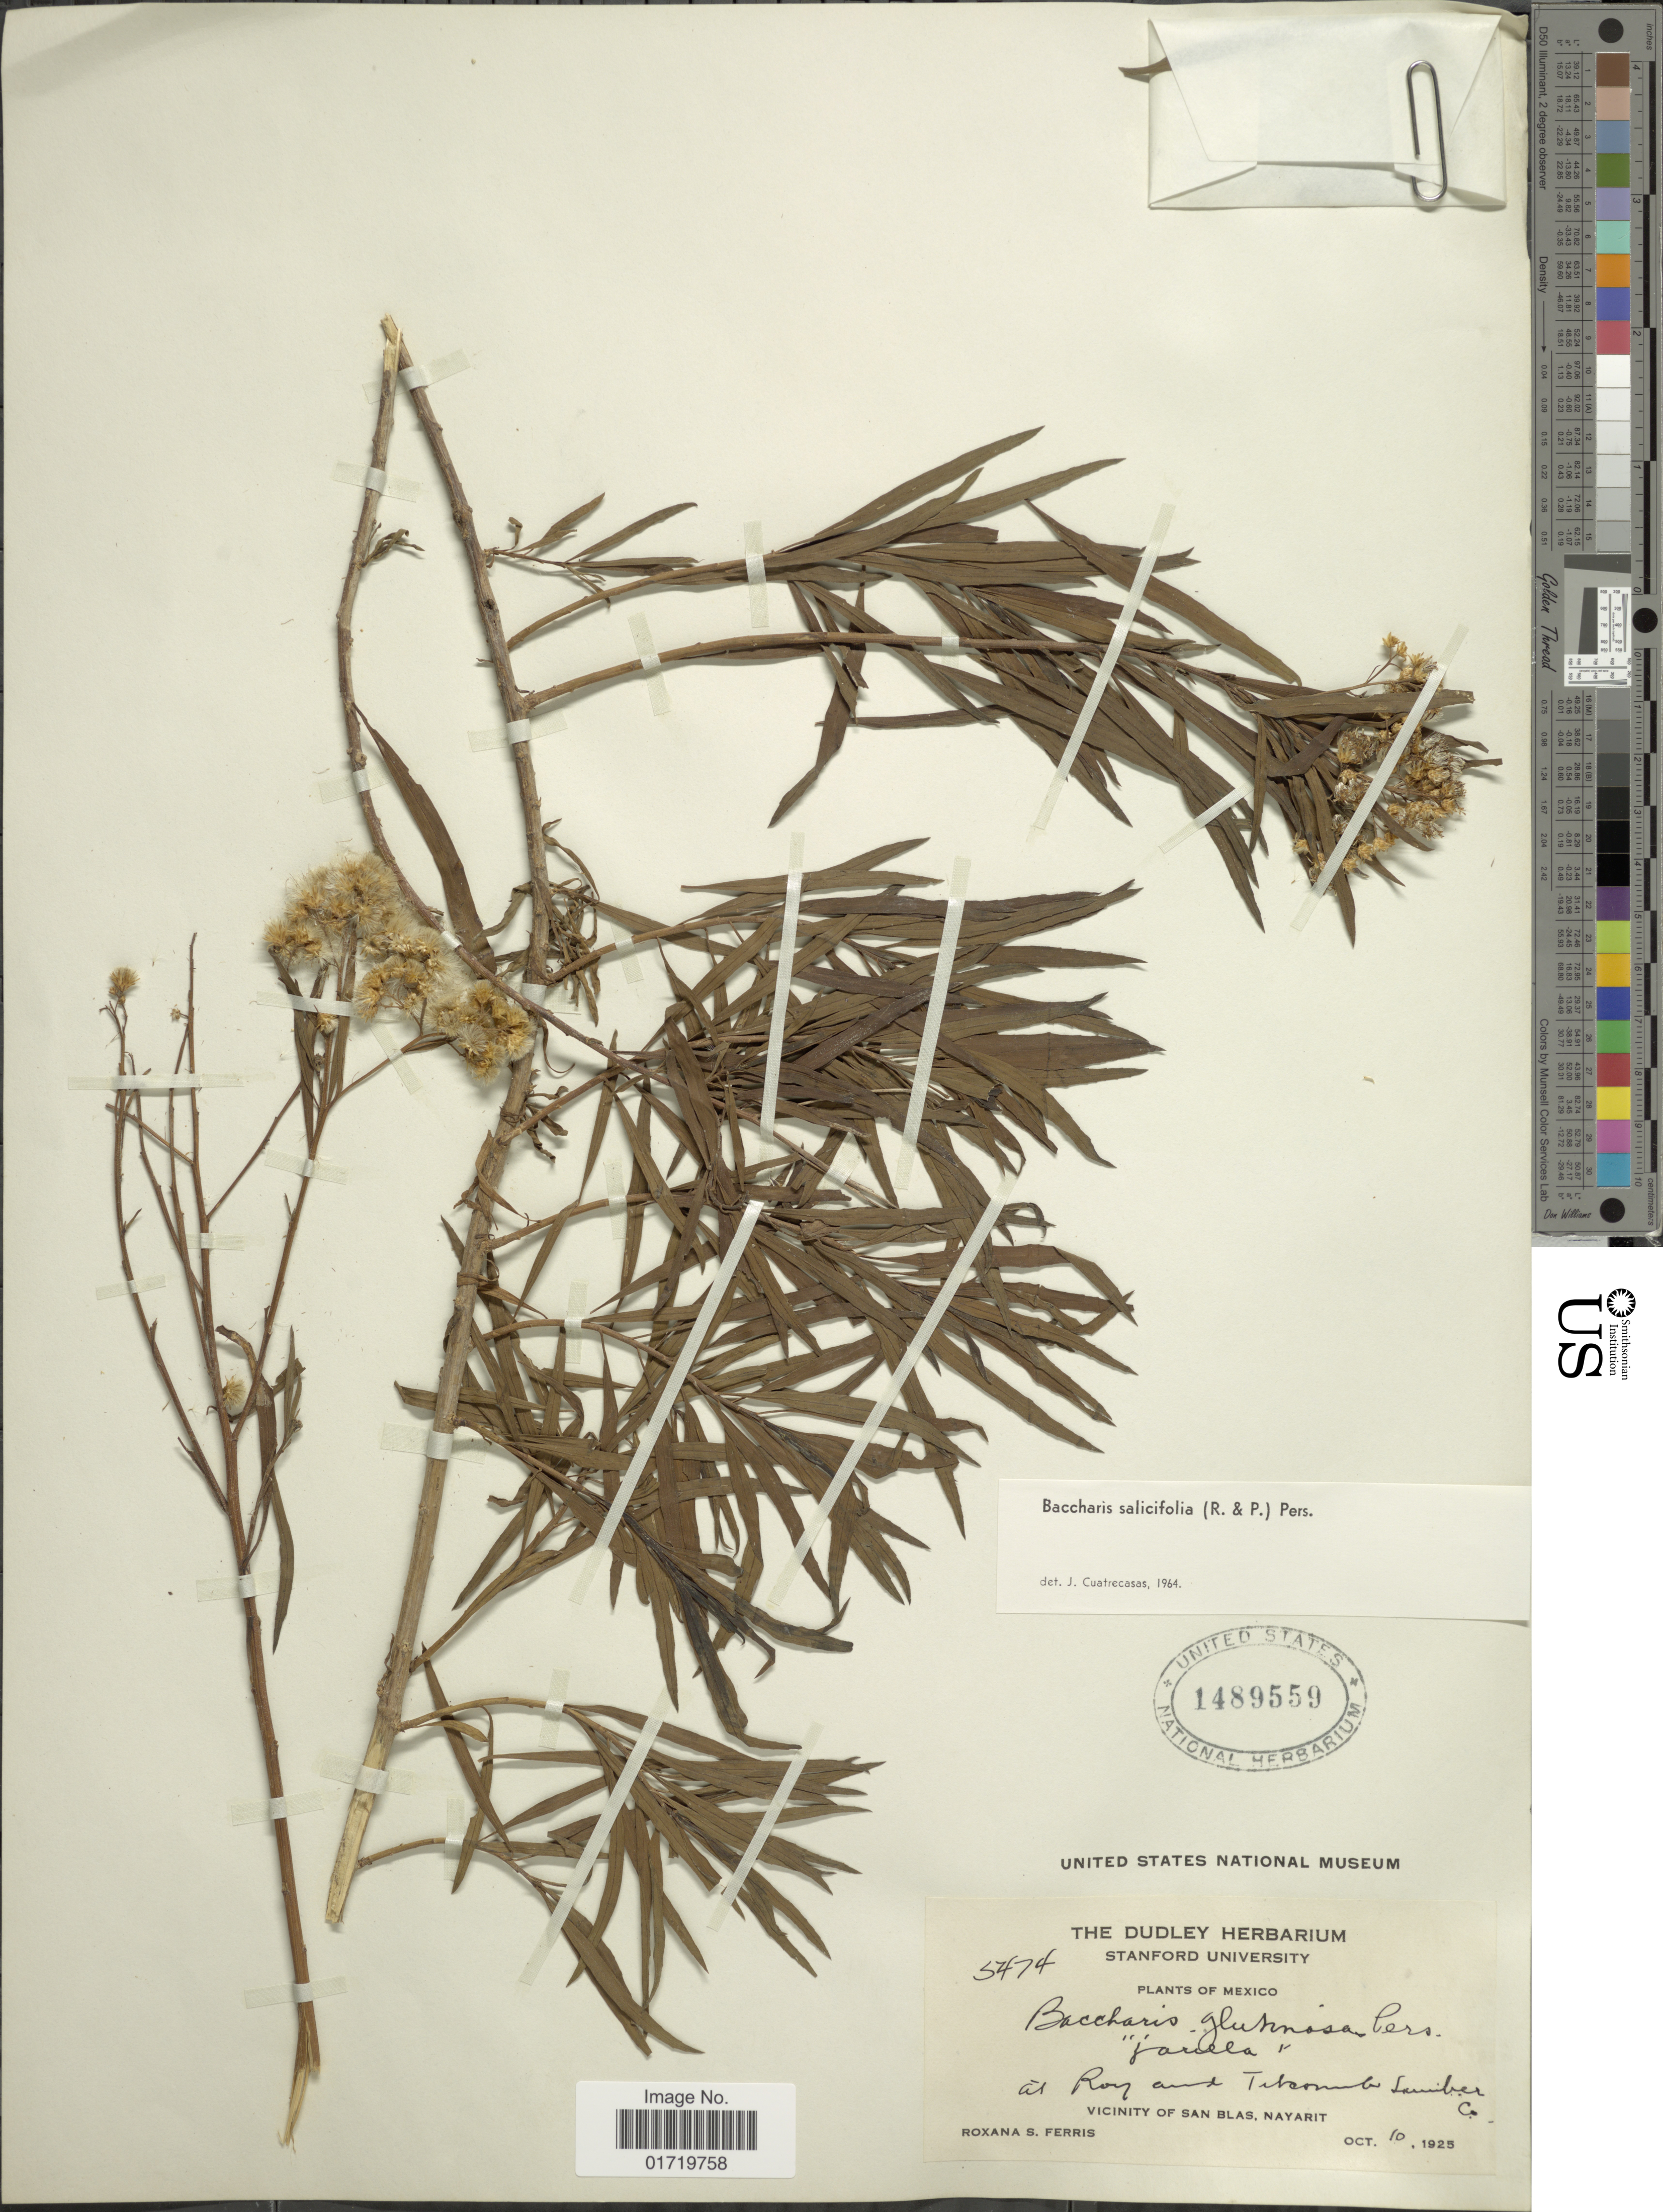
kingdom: Plantae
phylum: Tracheophyta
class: Magnoliopsida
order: Asterales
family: Asteraceae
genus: Baccharis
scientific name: Baccharis salicifolia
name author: (Ruiz & Pav.) Pers.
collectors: R. S. Ferris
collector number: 5474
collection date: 1925-10-10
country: Mexico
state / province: Nayarit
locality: Vicinity of San Blas, Nayarit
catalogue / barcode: US 1489559